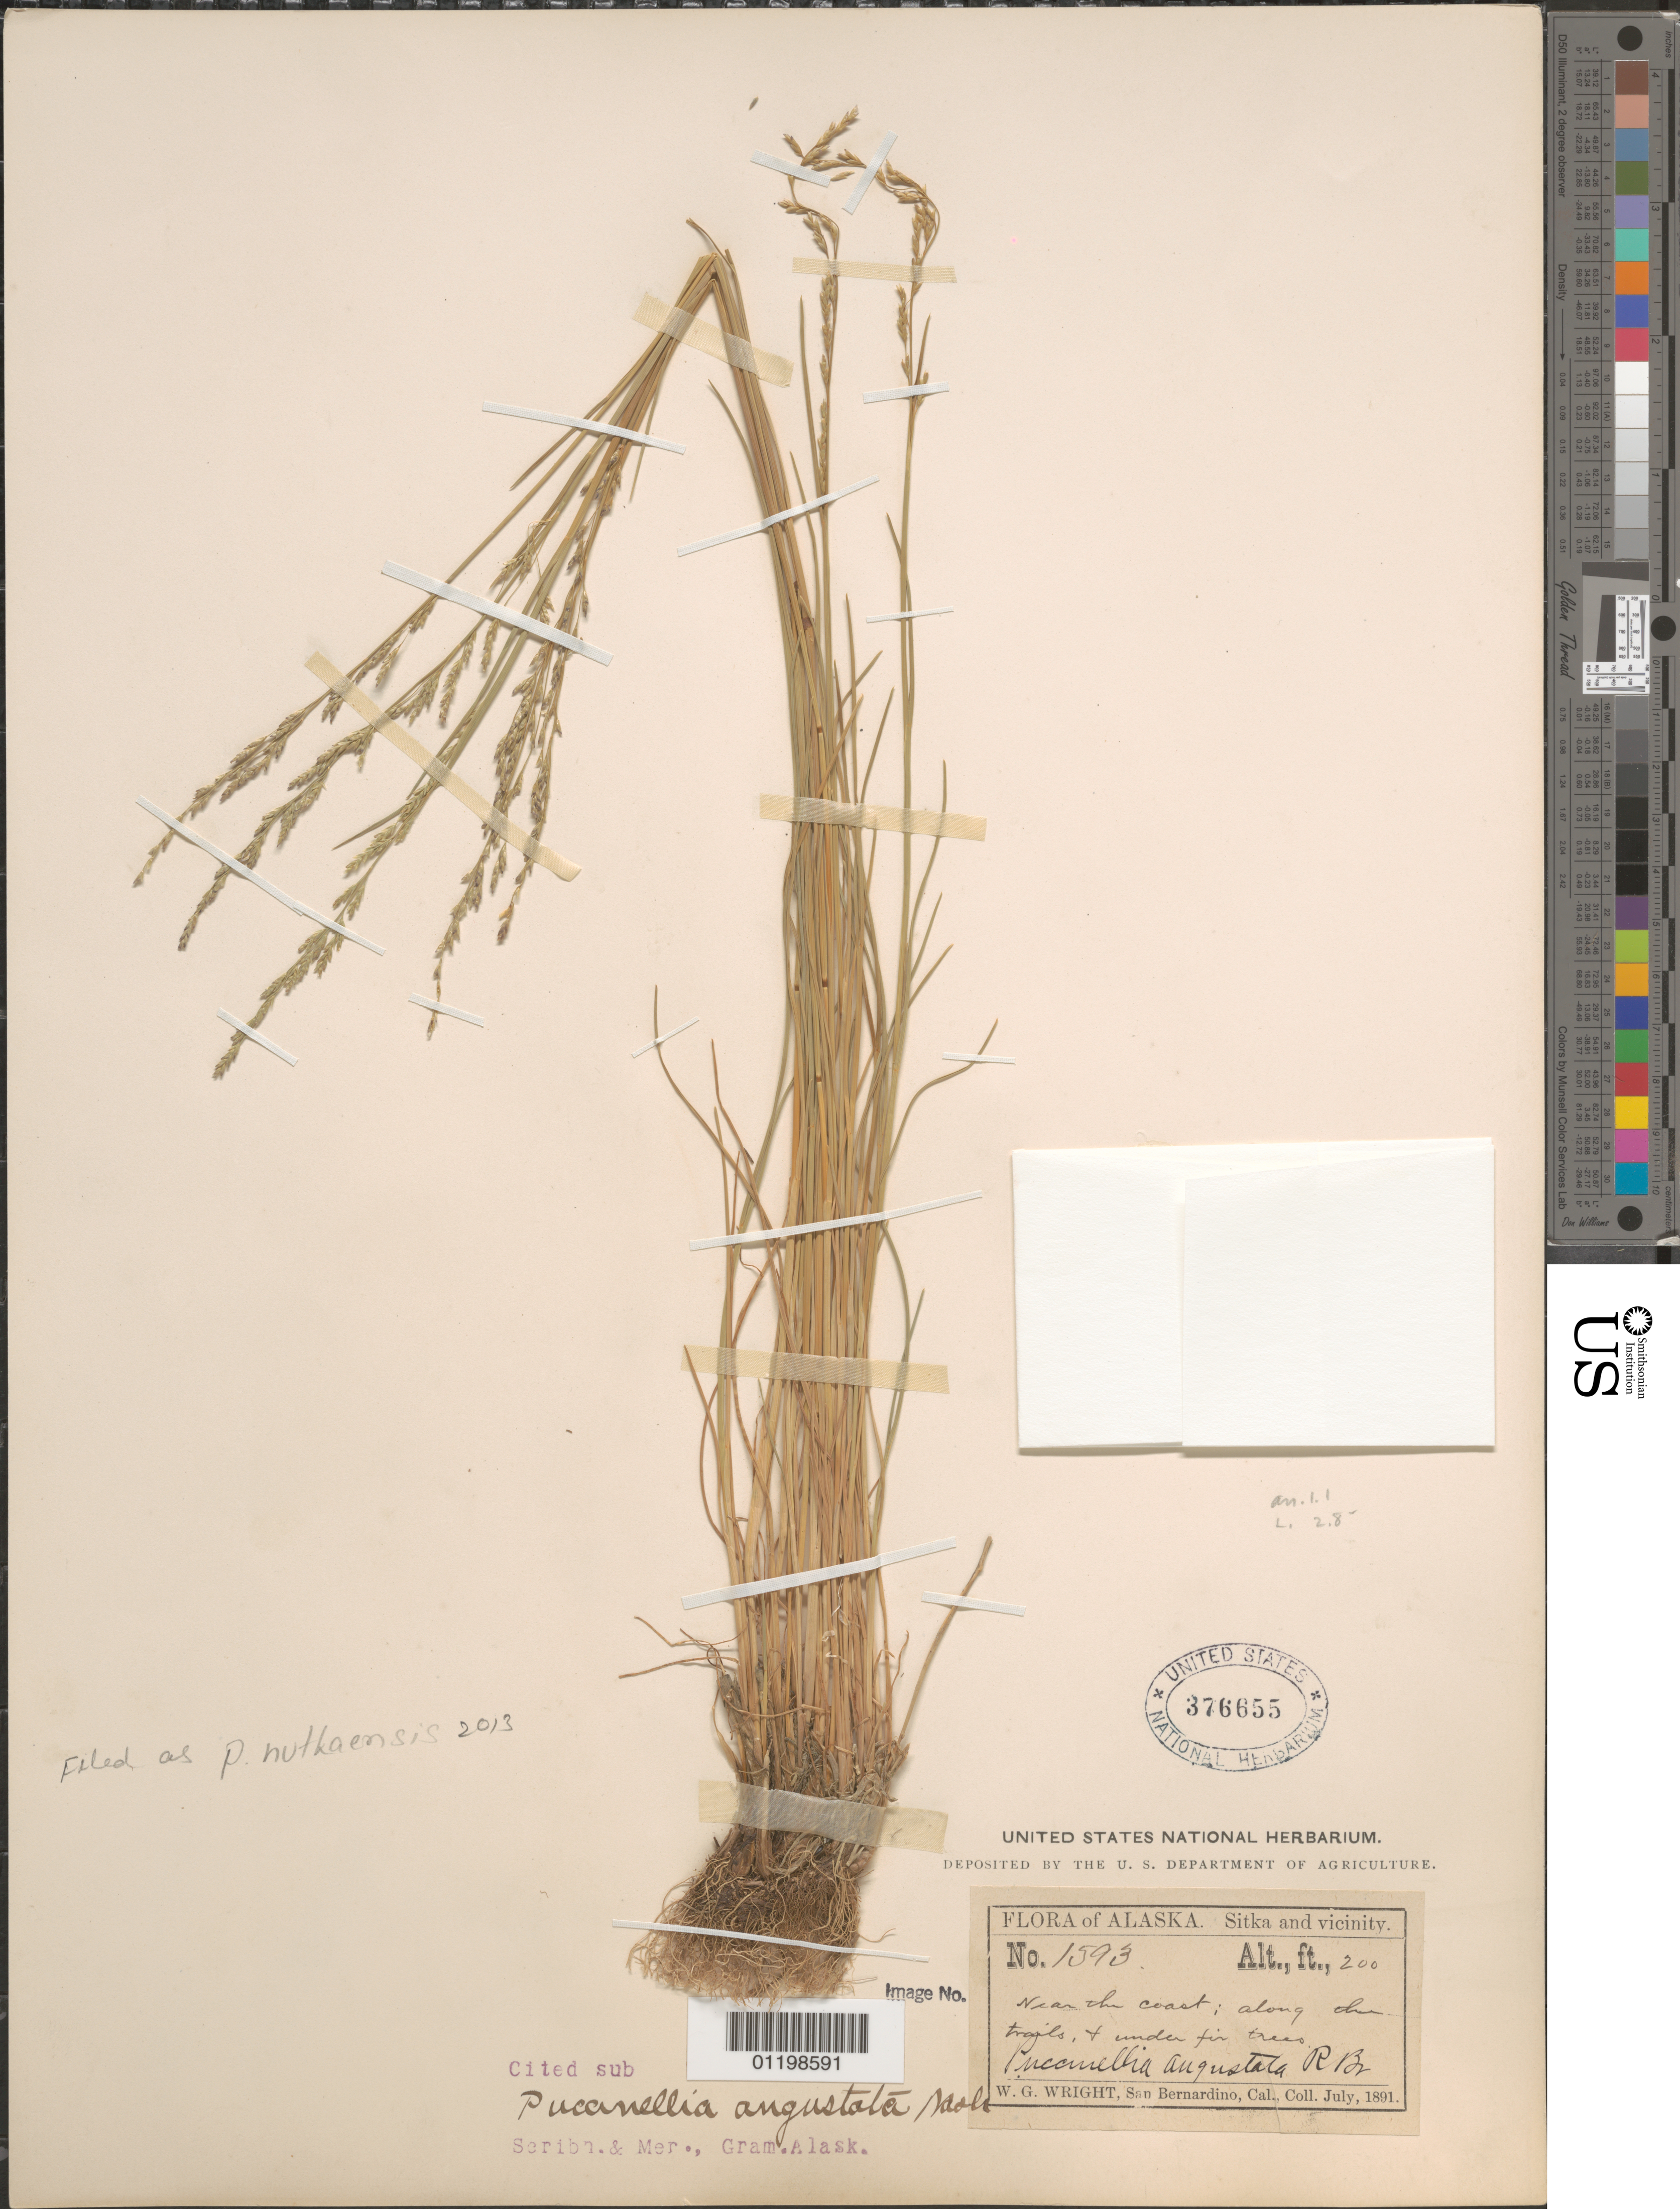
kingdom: Plantae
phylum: Tracheophyta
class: Liliopsida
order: Poales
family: Poaceae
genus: Puccinellia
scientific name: Puccinellia nutkaensis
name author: (J. Presl) Fernald & Weath.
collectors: W. G. Wright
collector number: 1593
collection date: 1891-07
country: United States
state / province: California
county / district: San Bernardino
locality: San Bernardino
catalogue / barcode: US 376655